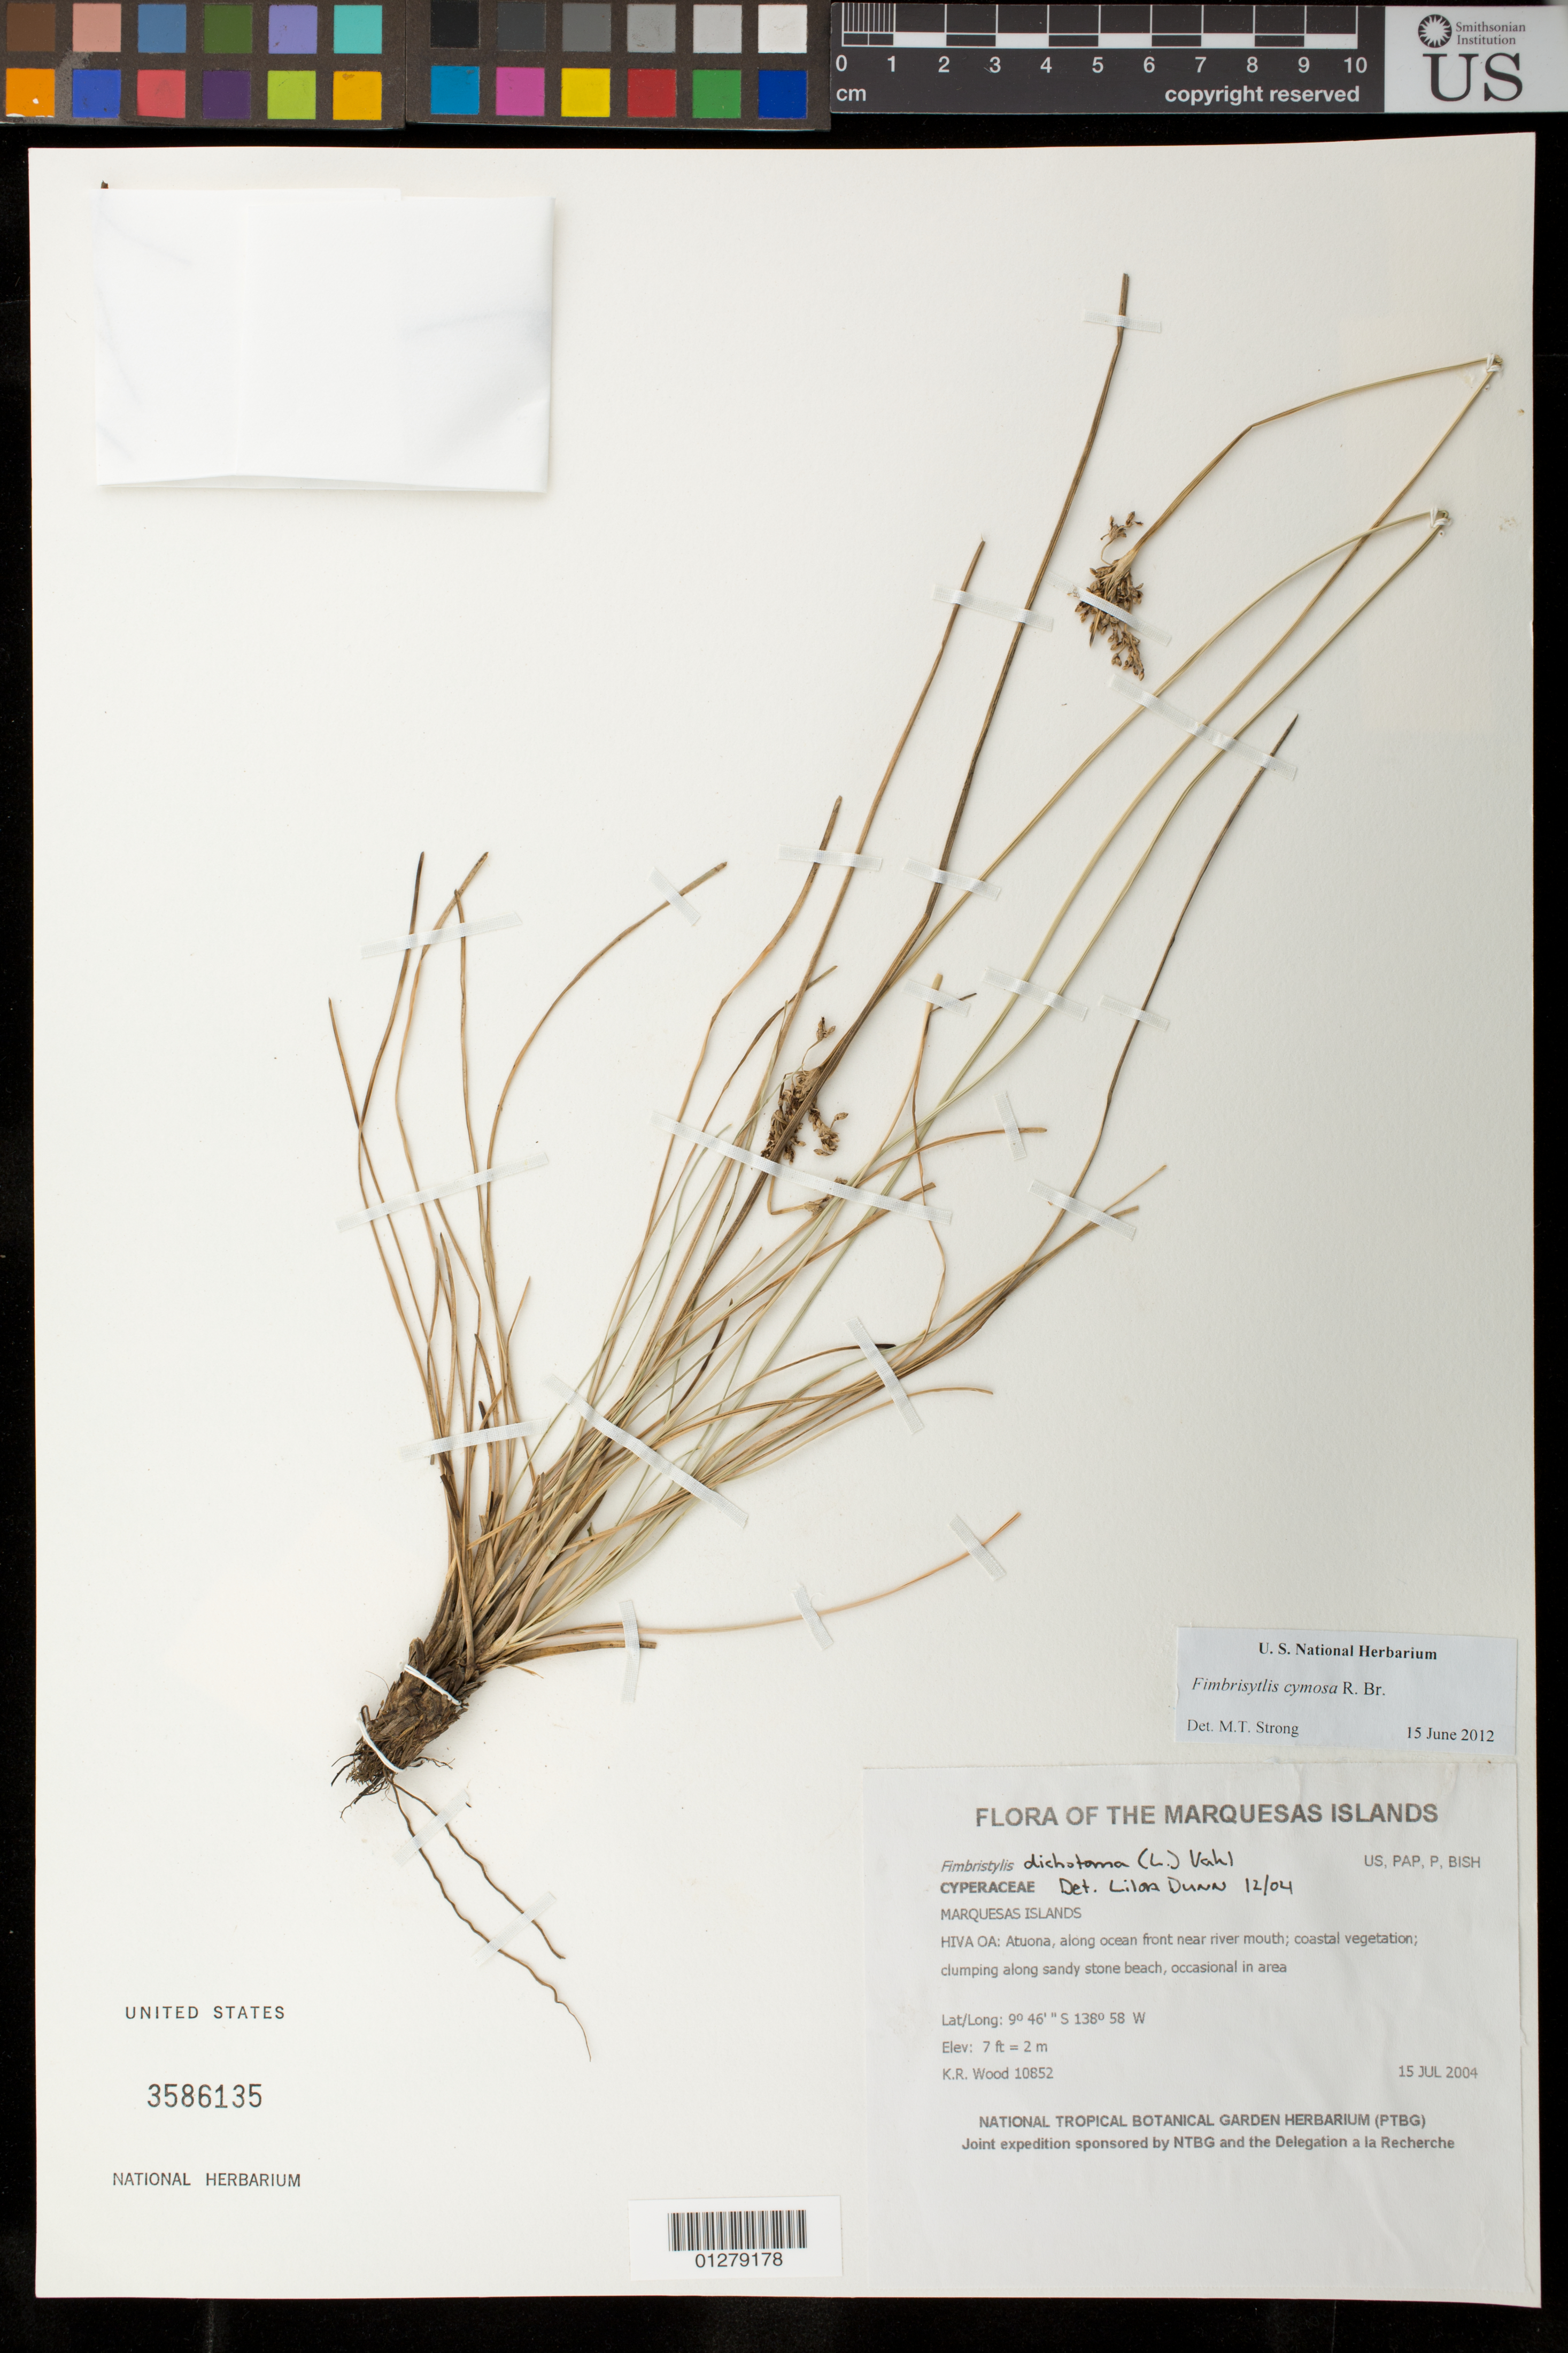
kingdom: Plantae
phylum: Tracheophyta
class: Liliopsida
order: Poales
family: Cyperaceae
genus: Fimbristylis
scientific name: Fimbristylis cymosa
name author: R. Br.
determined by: Strong, M. T., (US), Smithsonian Institution - National Museum of Natural History (UNITED STATES)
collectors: K. R. Wood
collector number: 10852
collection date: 2004-07-15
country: French Polynesia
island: Hiva Oa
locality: Atuona, along ocean front near river mouth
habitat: Coastal vegetation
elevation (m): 2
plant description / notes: Det. verified by T. Koyama Feb. 2010.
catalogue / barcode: US 3586135